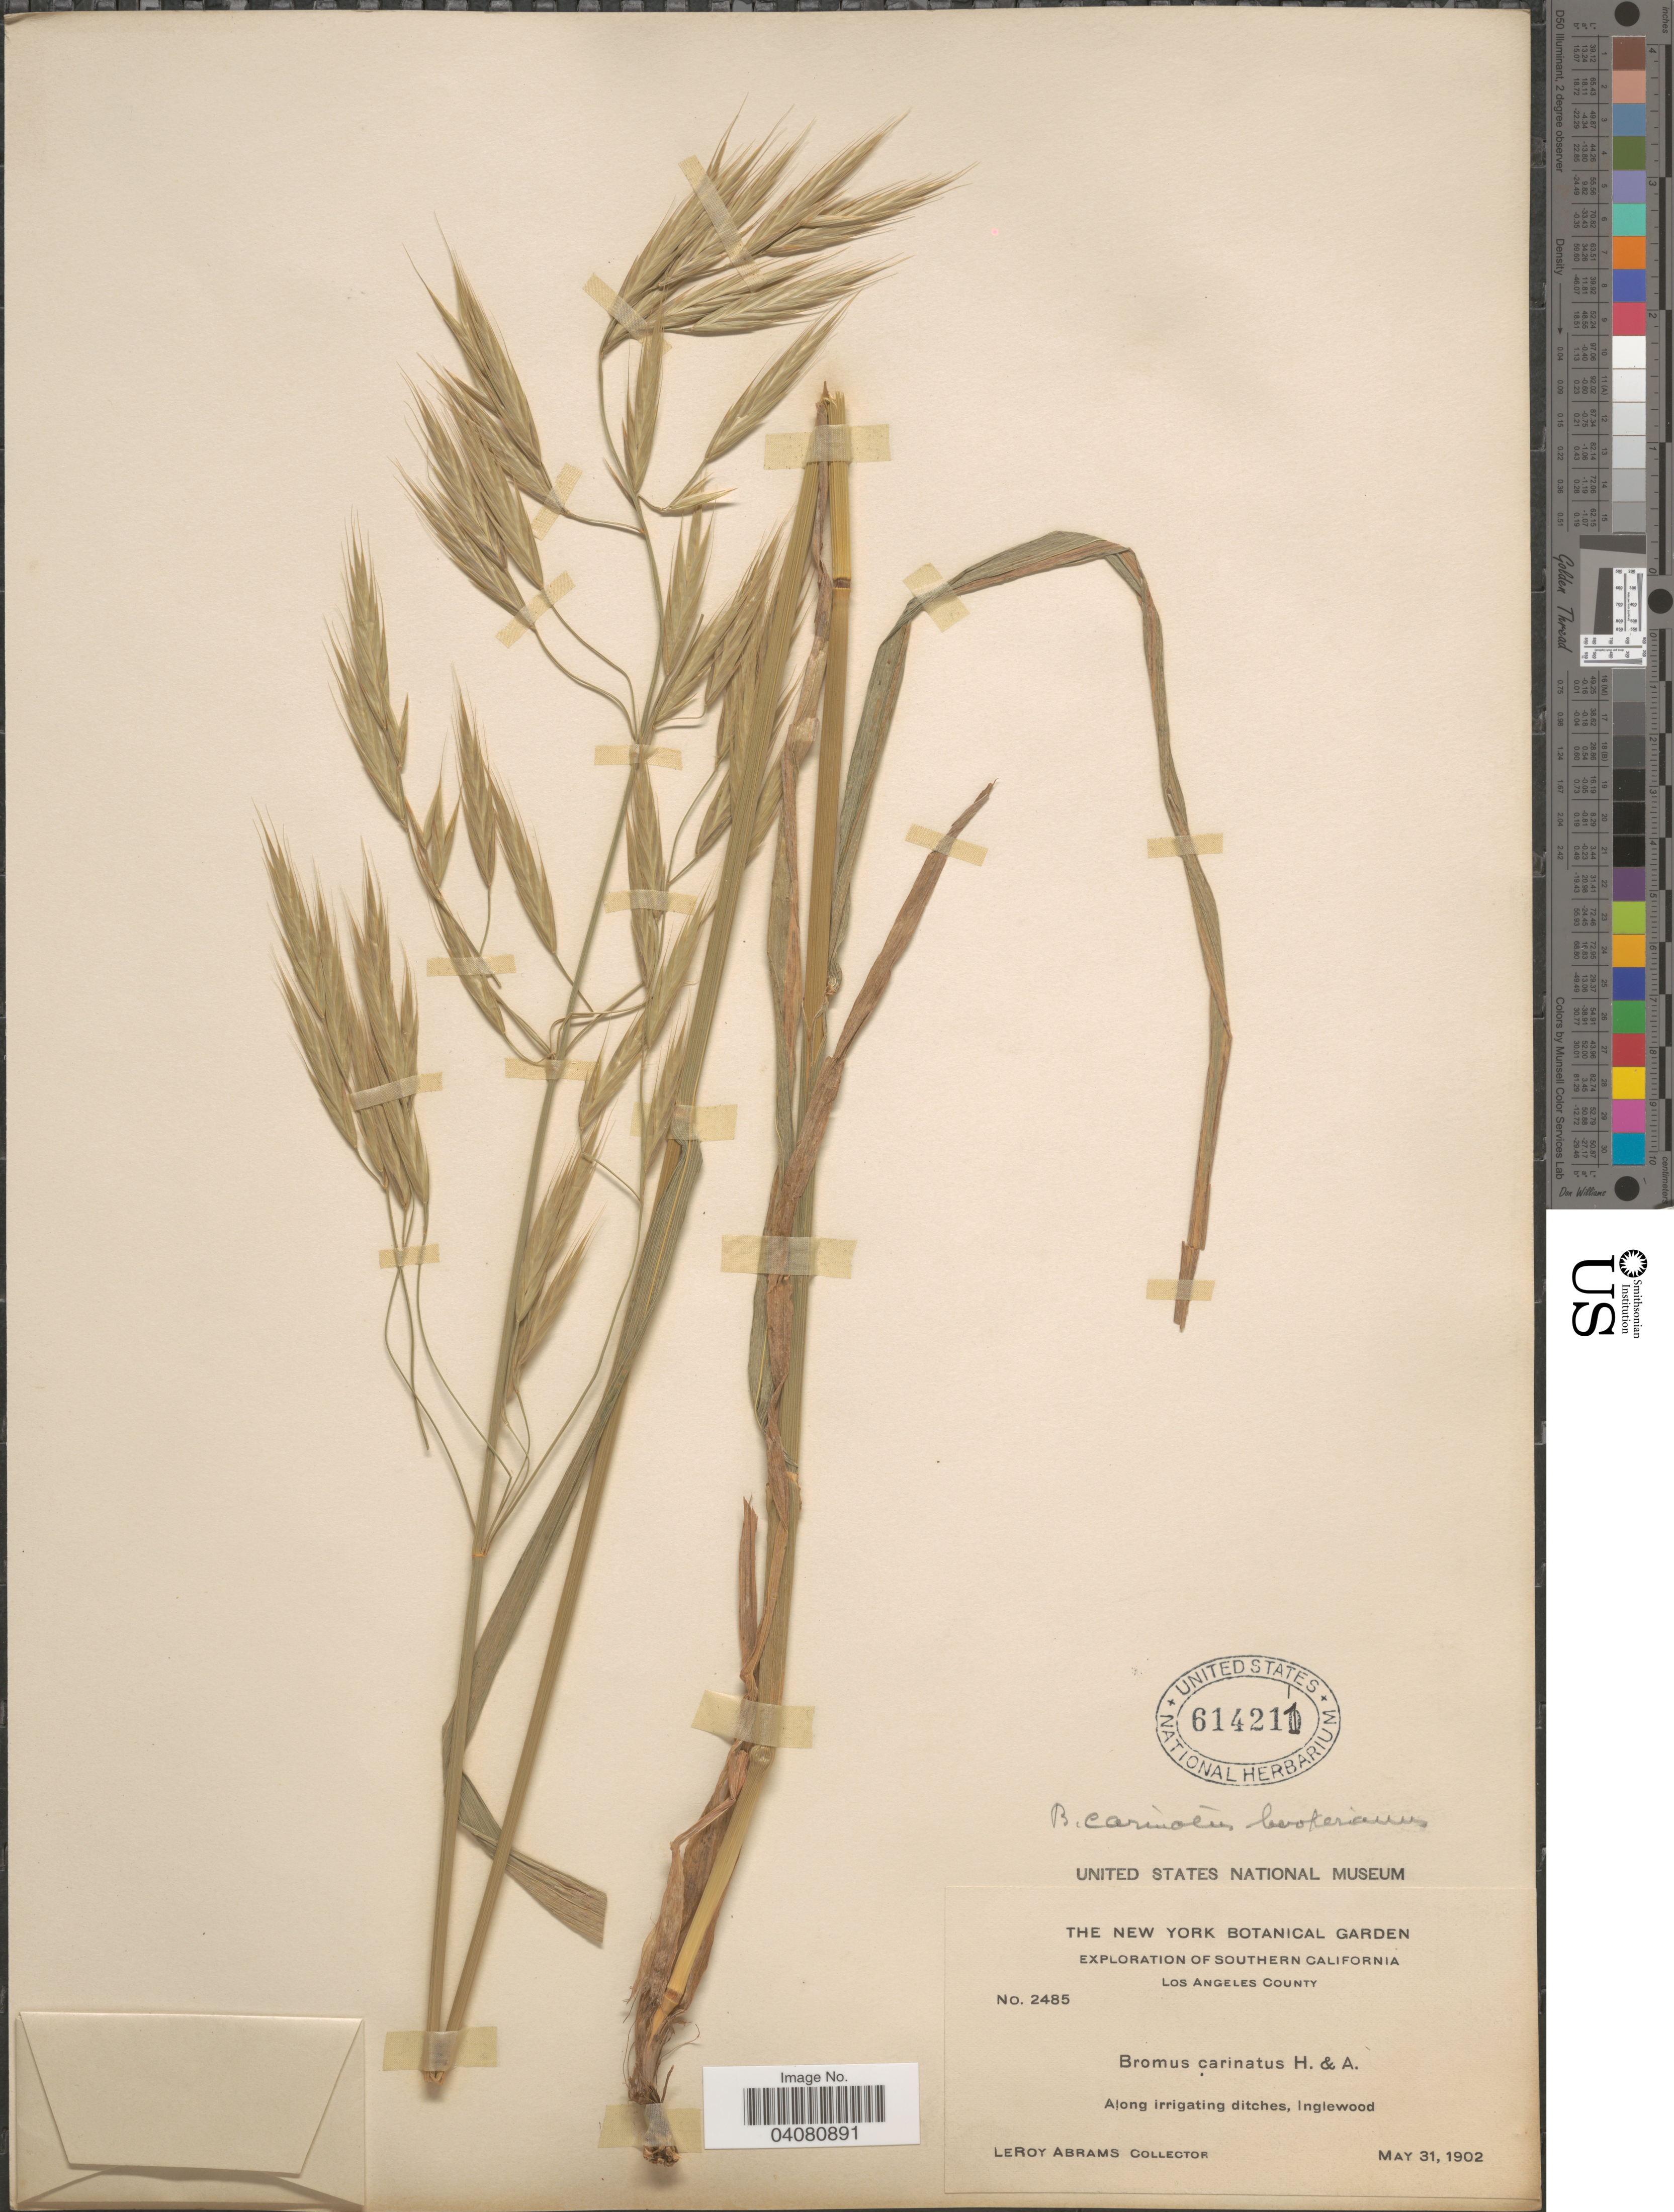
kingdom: Plantae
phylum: Tracheophyta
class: Liliopsida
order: Poales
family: Poaceae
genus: Bromus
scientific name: Bromus carinatus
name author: Hook. & Arn.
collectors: L. Abrams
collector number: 2485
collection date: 1902-05-31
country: United States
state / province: California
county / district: Los Angeles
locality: Exploration of Southern California. Los Angeles County. Along irrigating ditches, Inglewood.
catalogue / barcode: US 614211